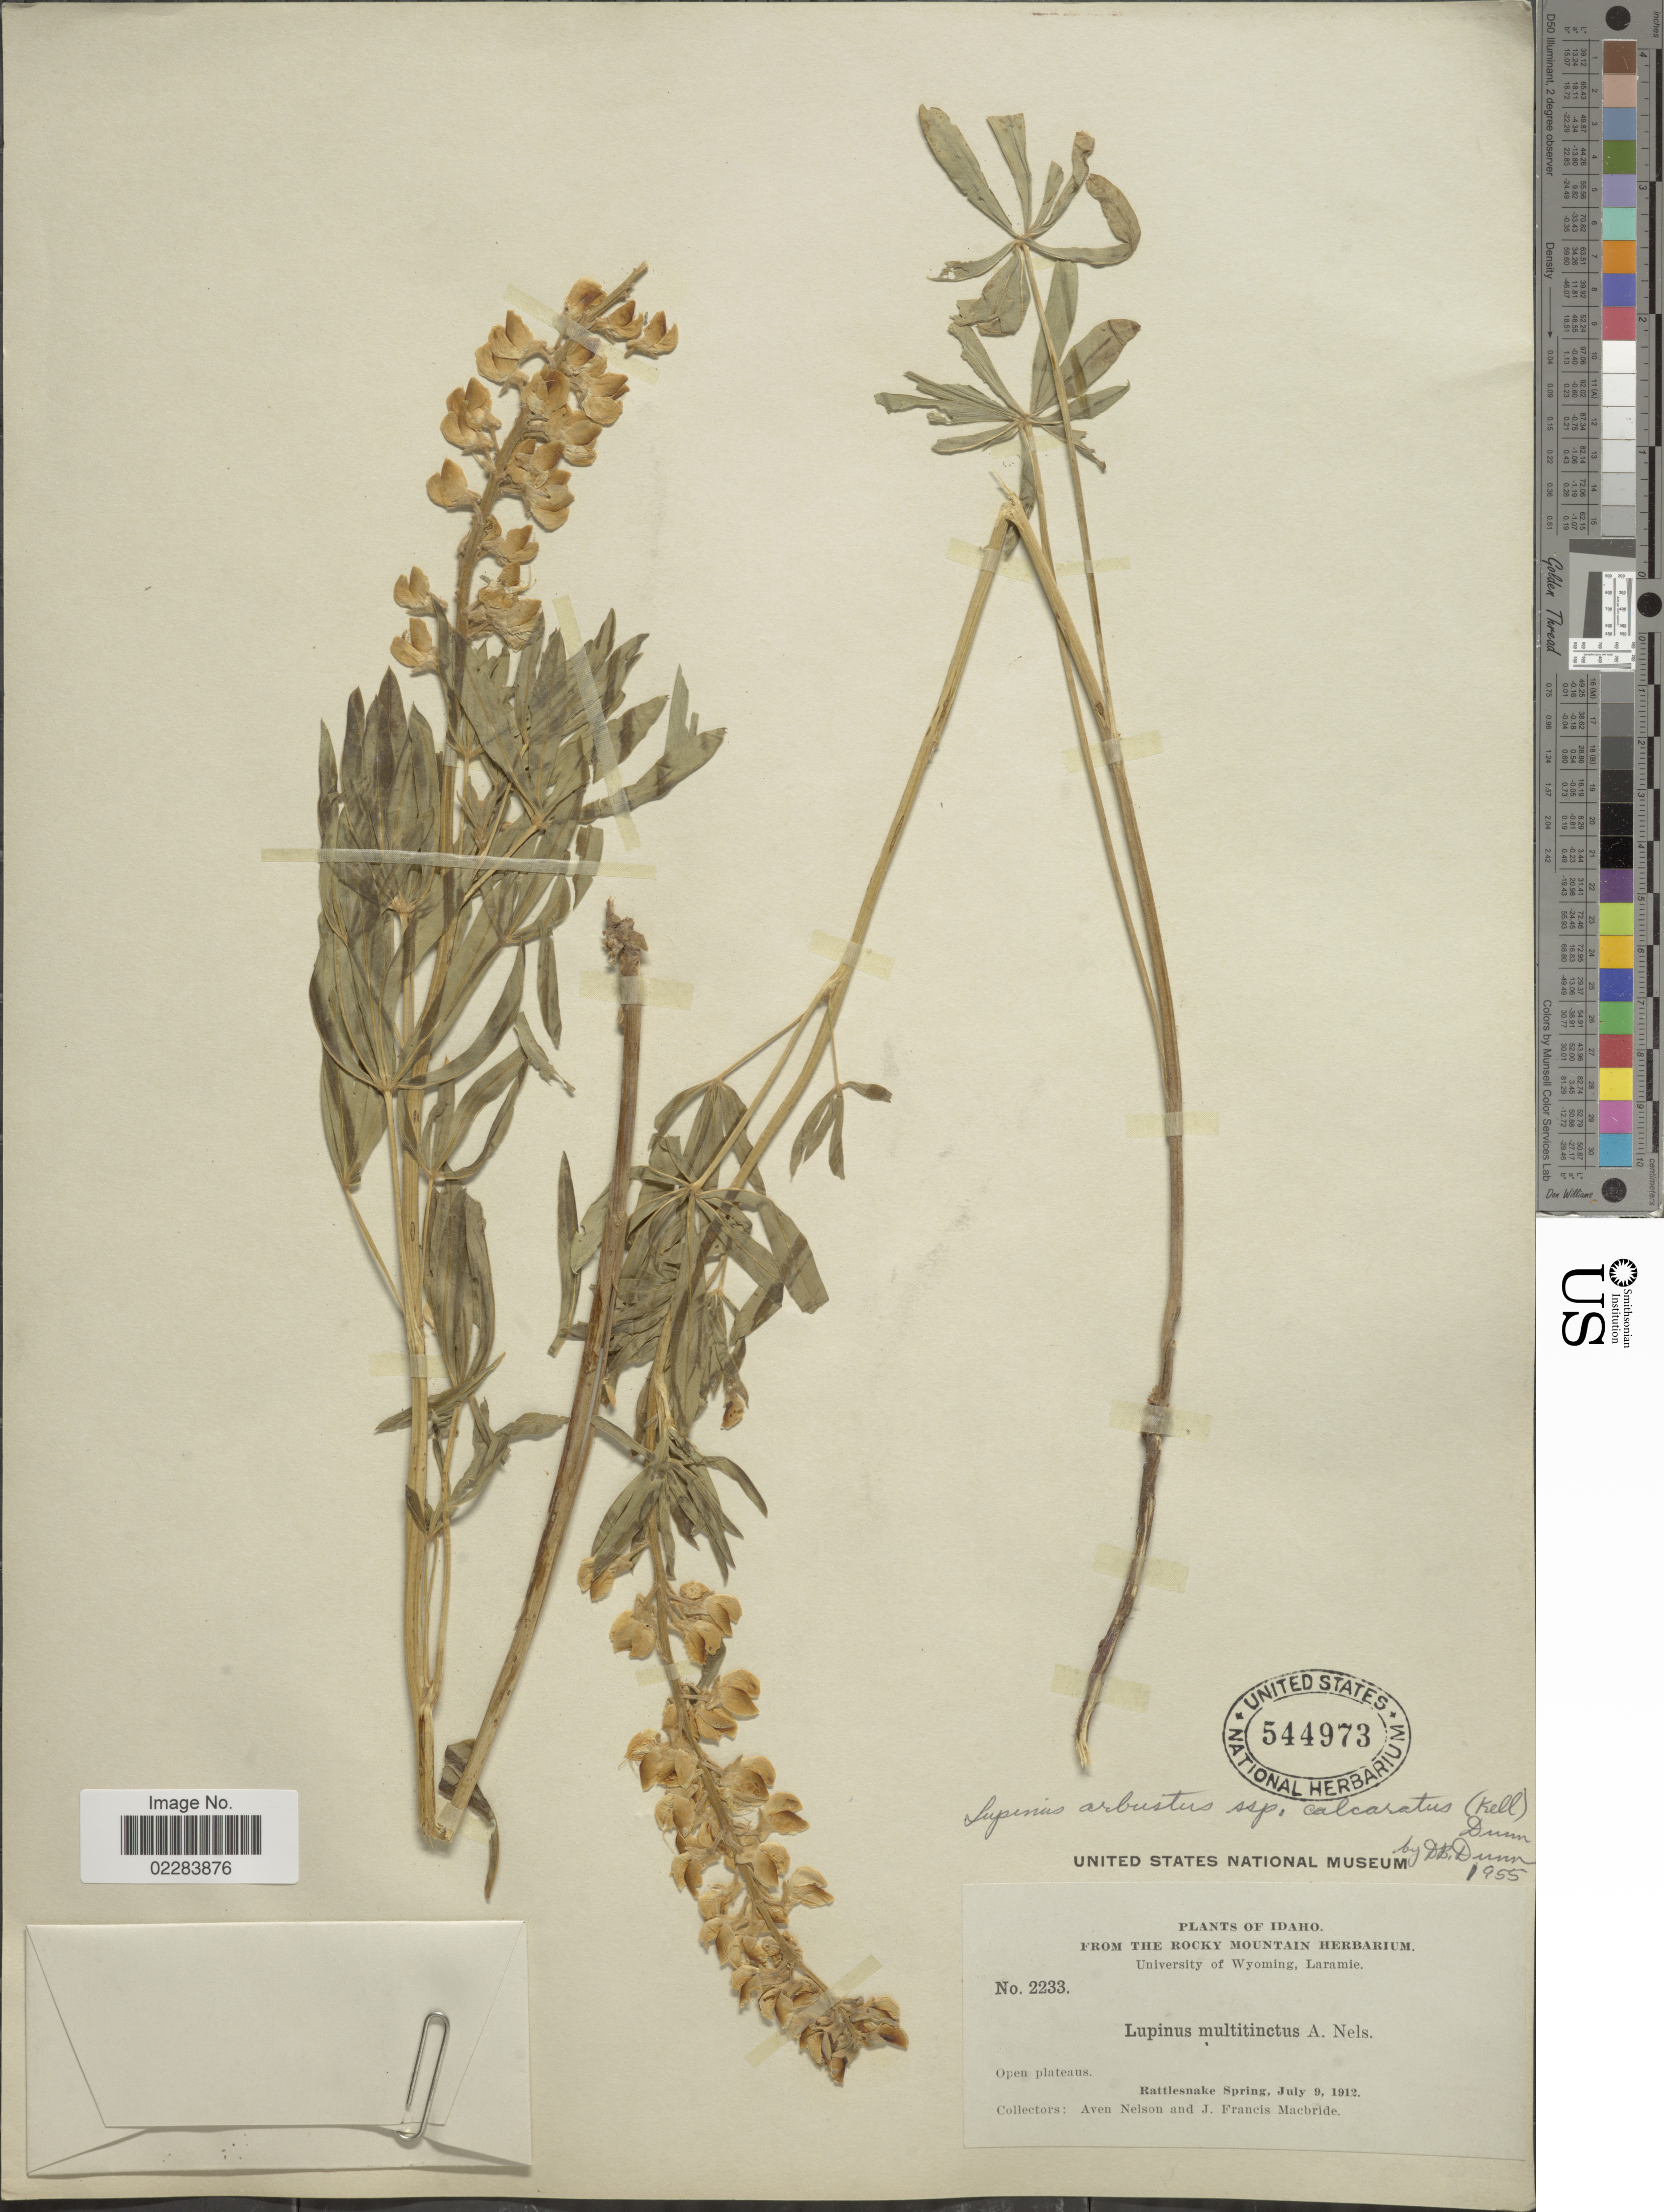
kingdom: Plantae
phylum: Tracheophyta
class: Magnoliopsida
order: Fabales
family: Fabaceae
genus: Lupinus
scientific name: Lupinus arbustus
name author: Lindl.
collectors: A. Nelson & J. F. Macbride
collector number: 2233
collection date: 1912-07-09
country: United States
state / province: Idaho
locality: Rattlesnake Spring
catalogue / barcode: US 544973